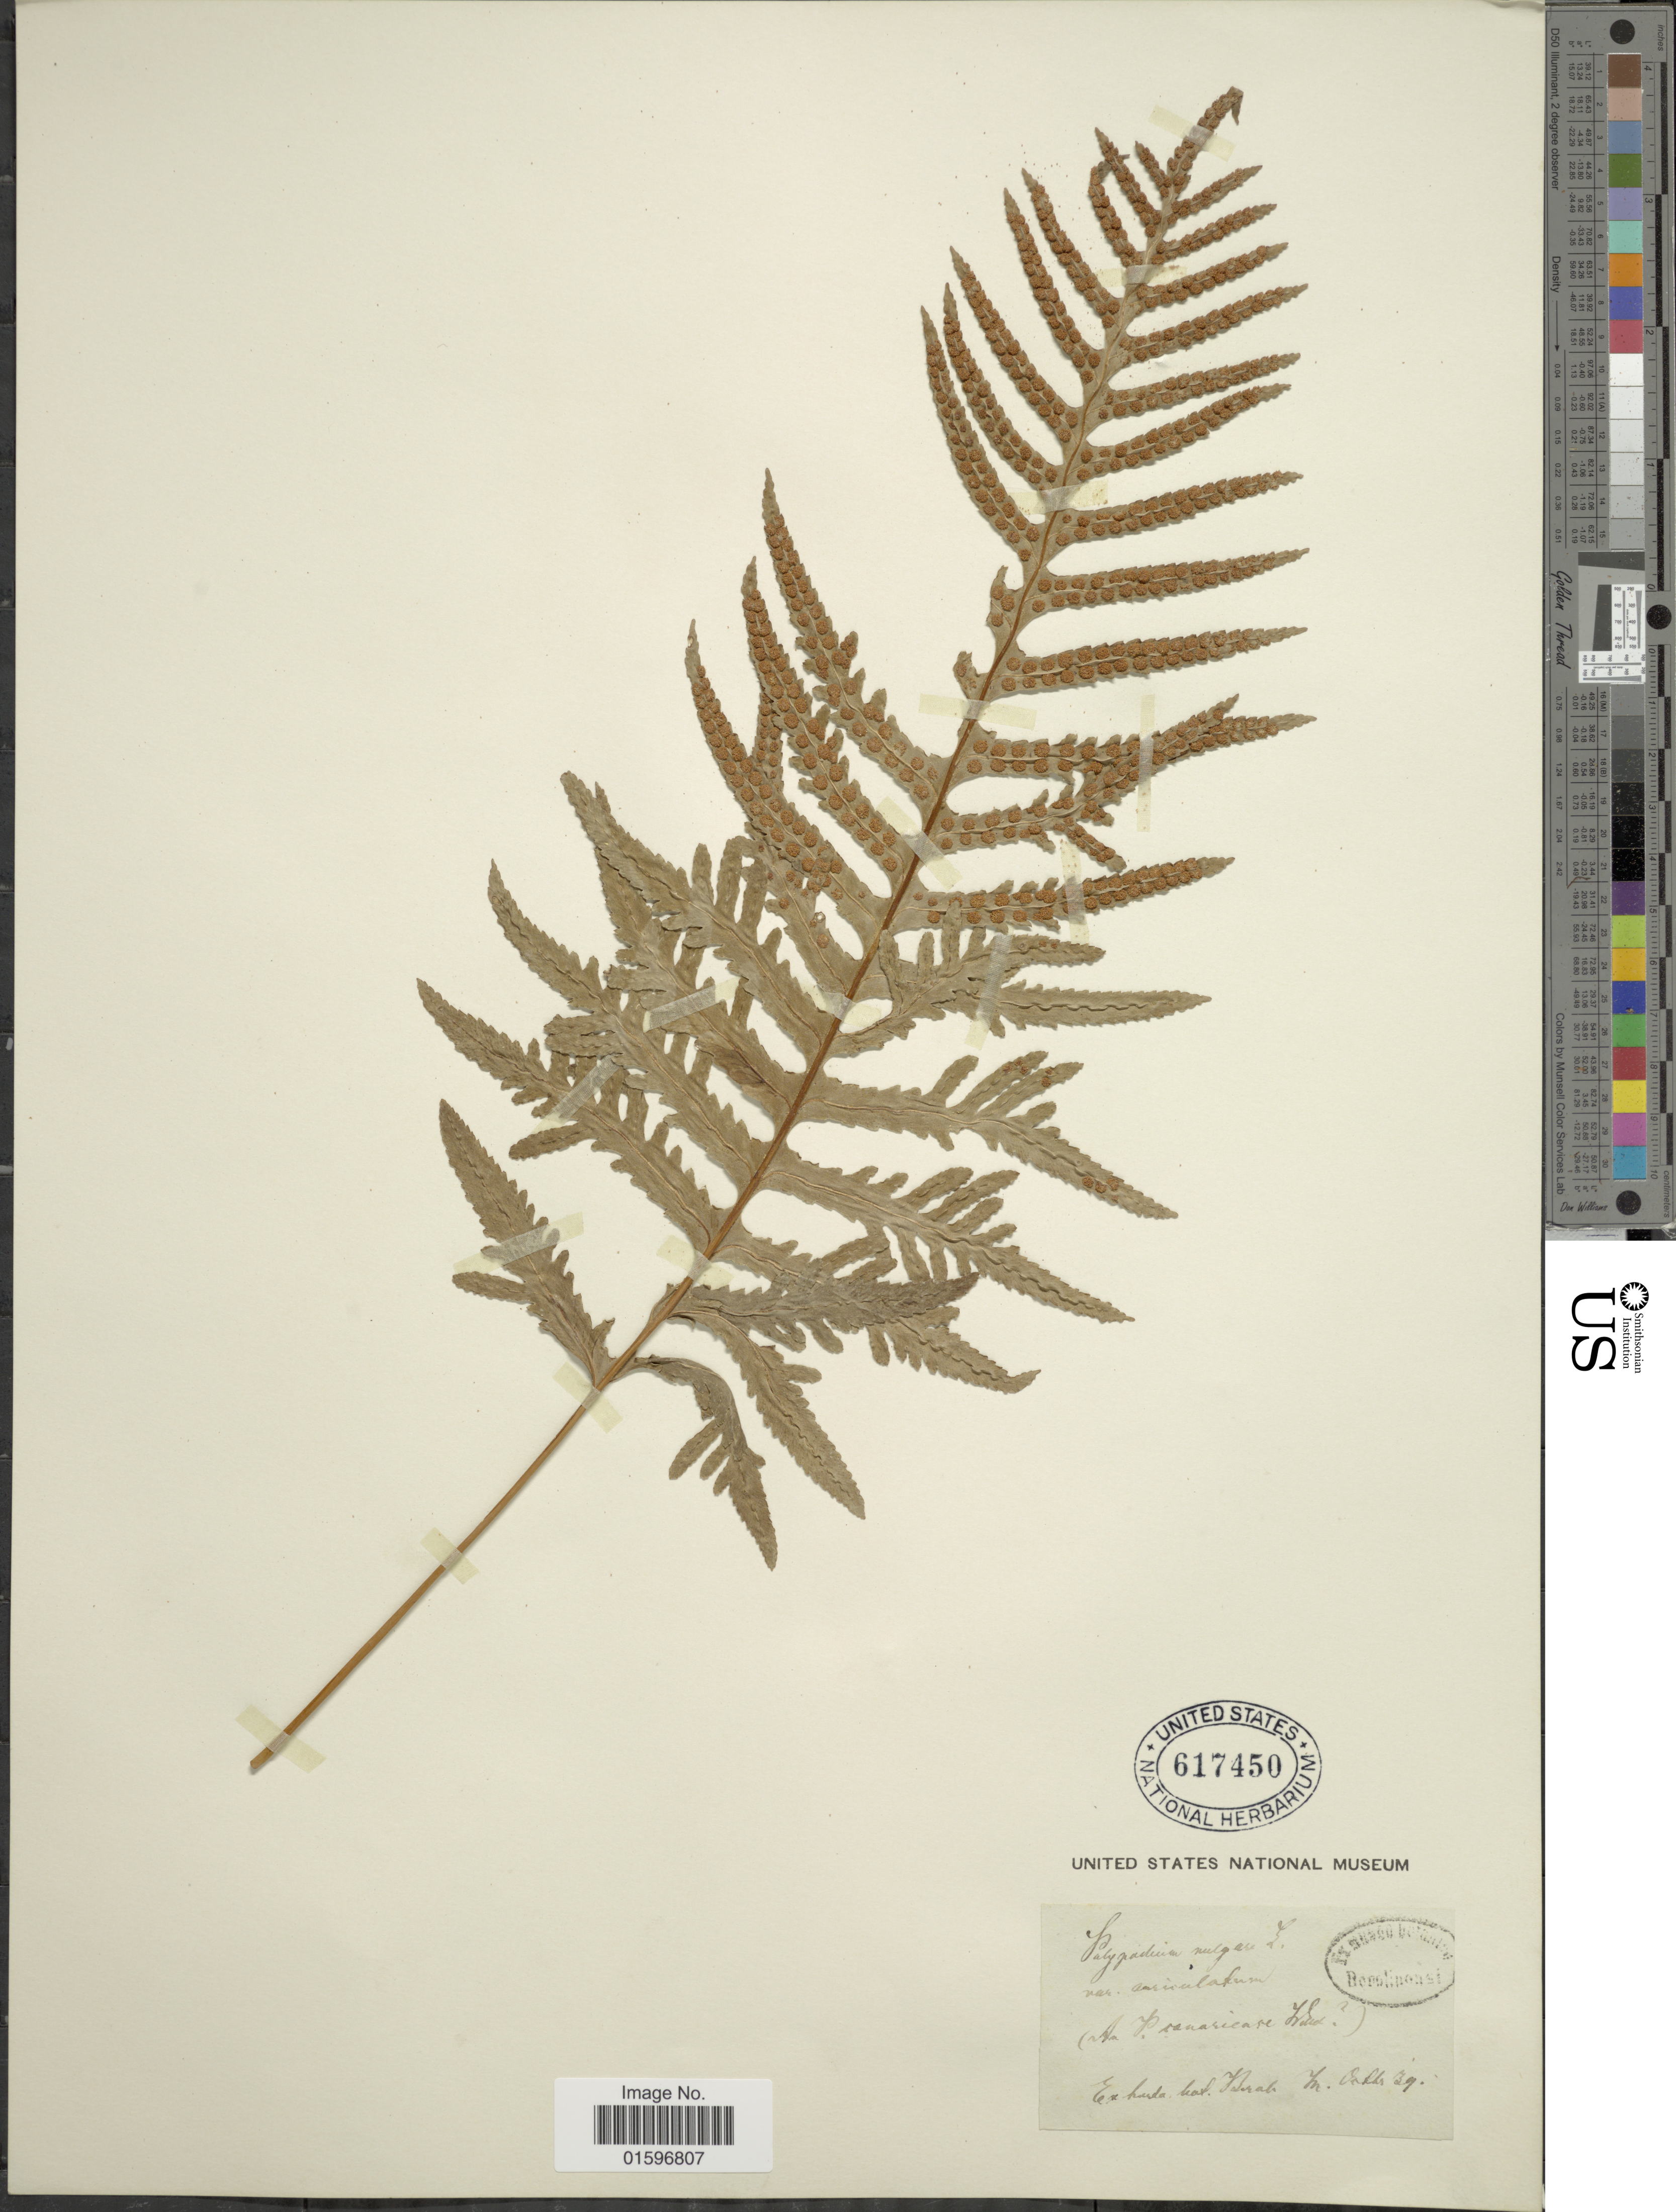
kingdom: Plantae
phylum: Tracheophyta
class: Polypodiopsida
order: Polypodiales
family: Polypodiaceae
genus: Polypodium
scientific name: Polypodium vulgare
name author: L.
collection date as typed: Transcribed d/m/y: /10/39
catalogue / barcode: US 617450